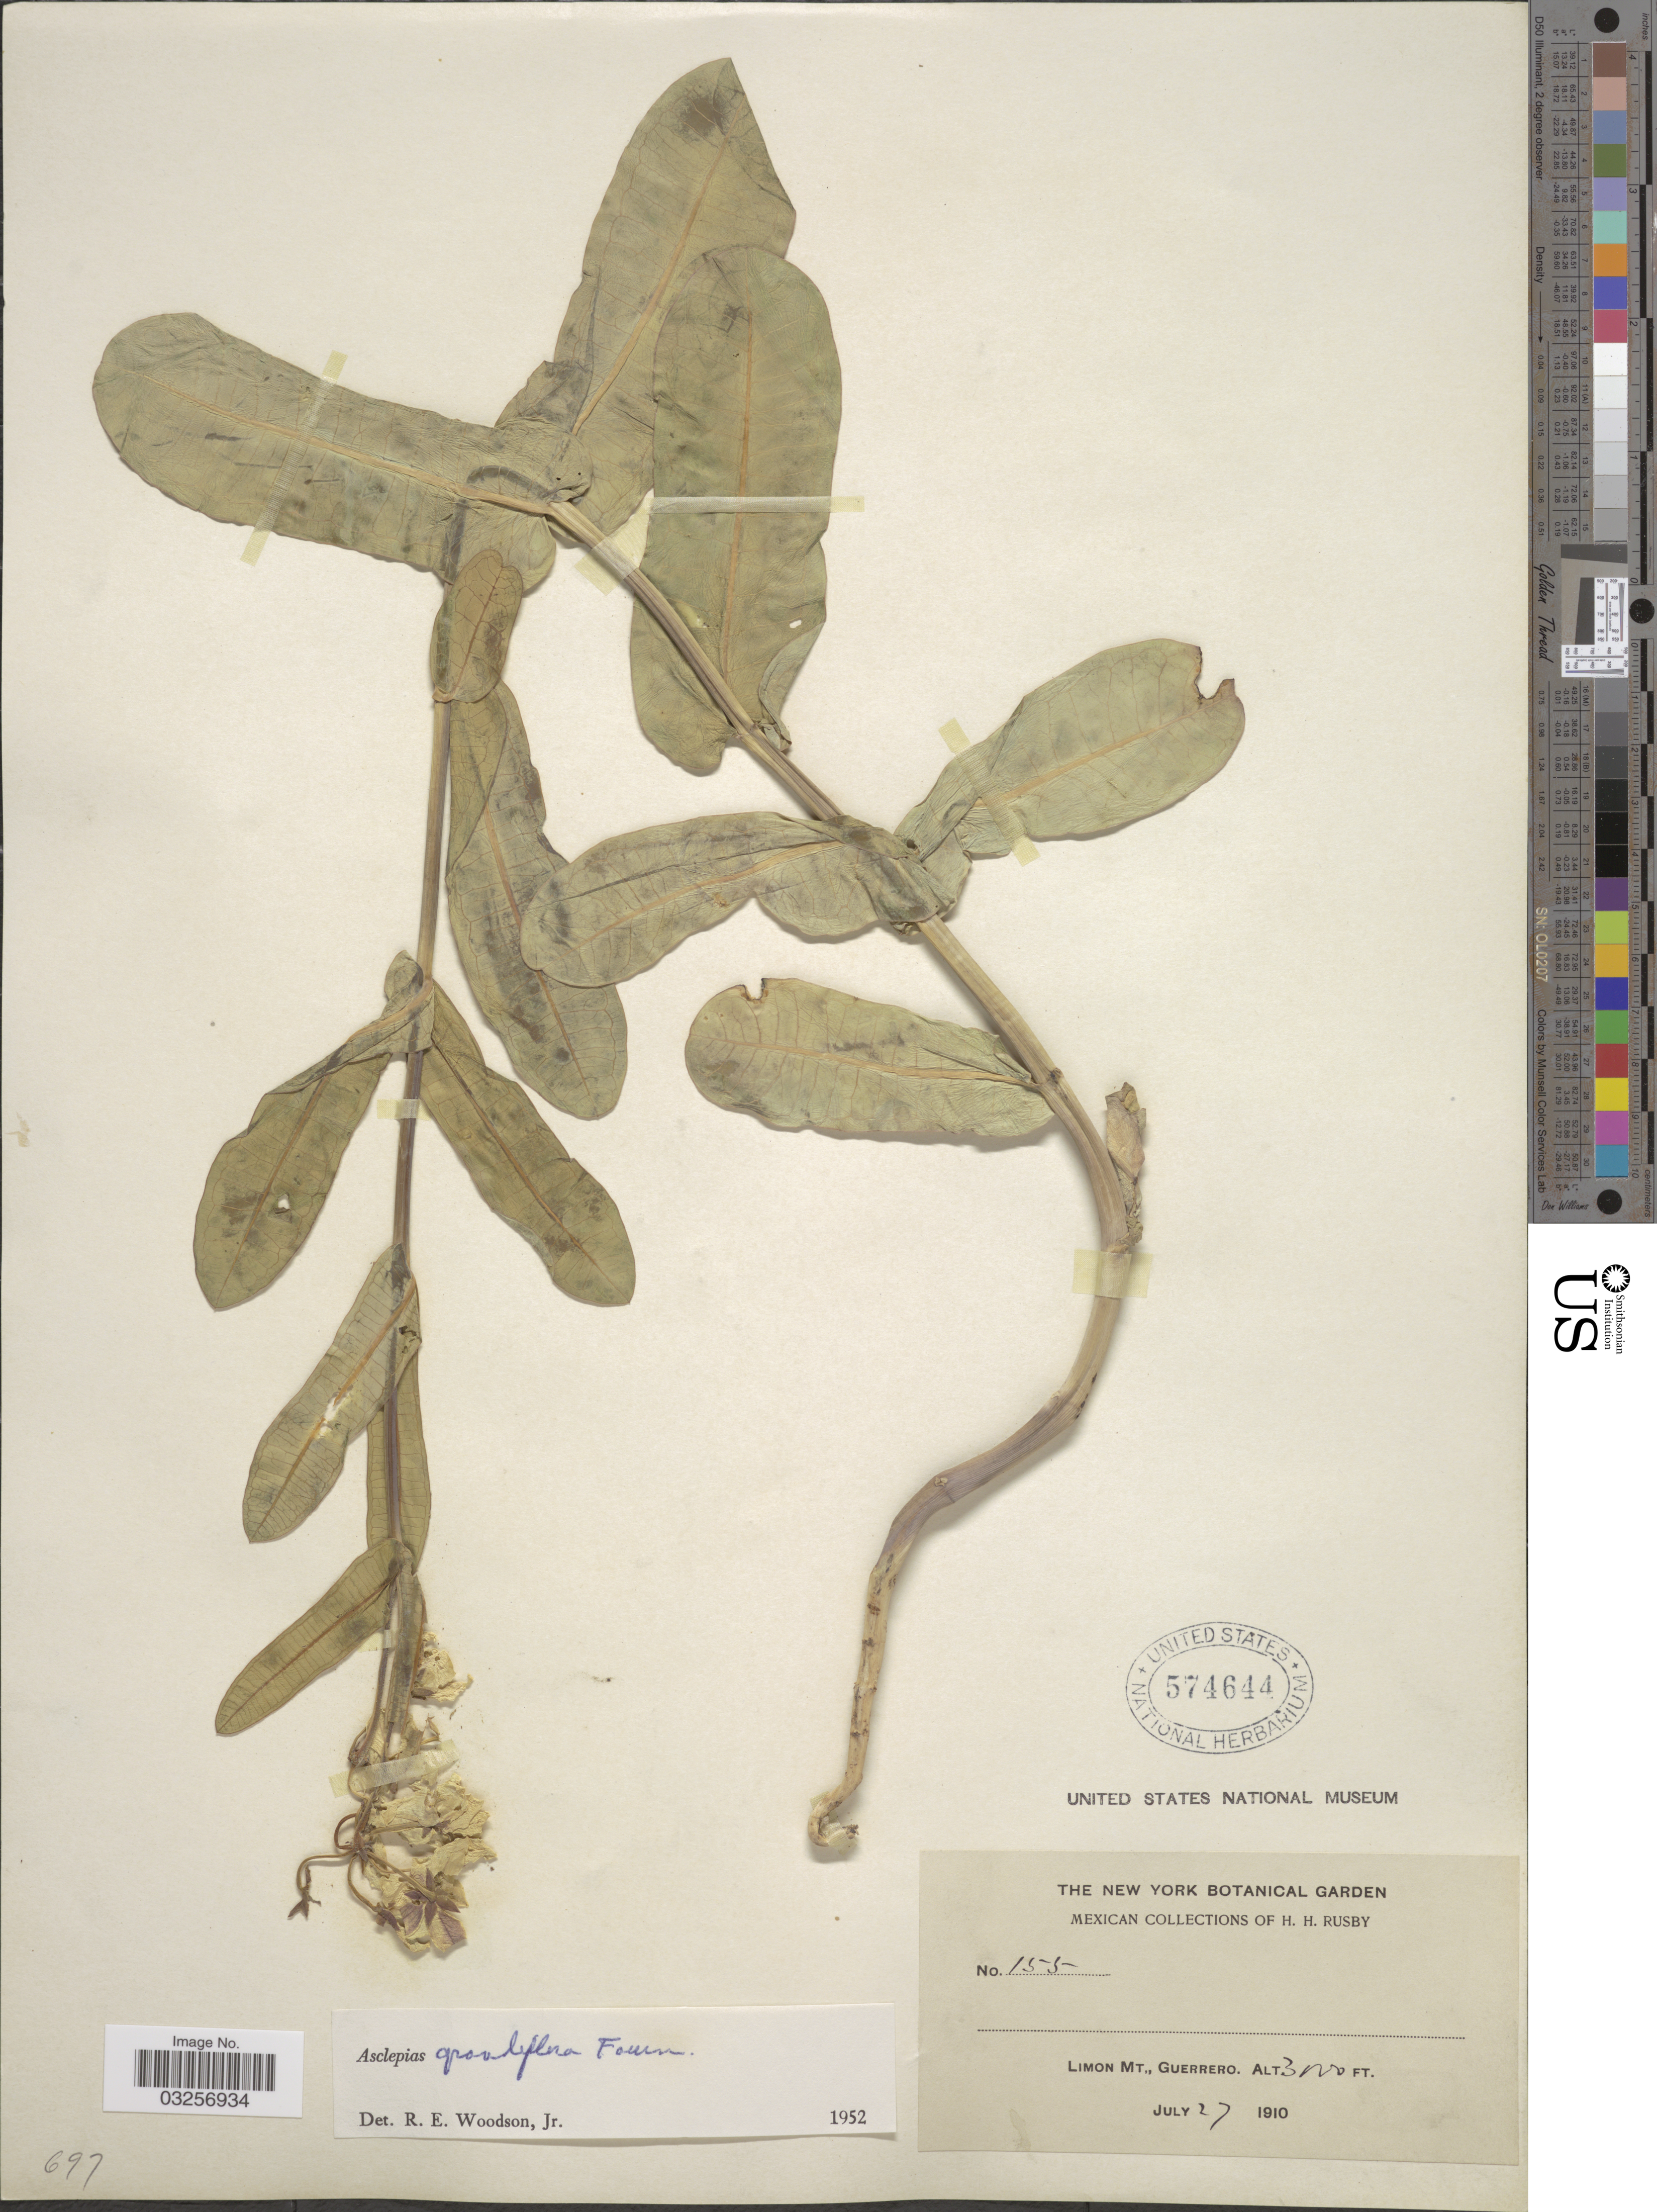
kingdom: Plantae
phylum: Tracheophyta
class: Magnoliopsida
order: Gentianales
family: Apocynaceae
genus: Asclepias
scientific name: Asclepias grandiflora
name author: L. f.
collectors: H. H. Rusby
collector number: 155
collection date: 1910-07-27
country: Mexico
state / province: Guerrero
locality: Limon Mt.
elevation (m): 914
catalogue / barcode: US 574644